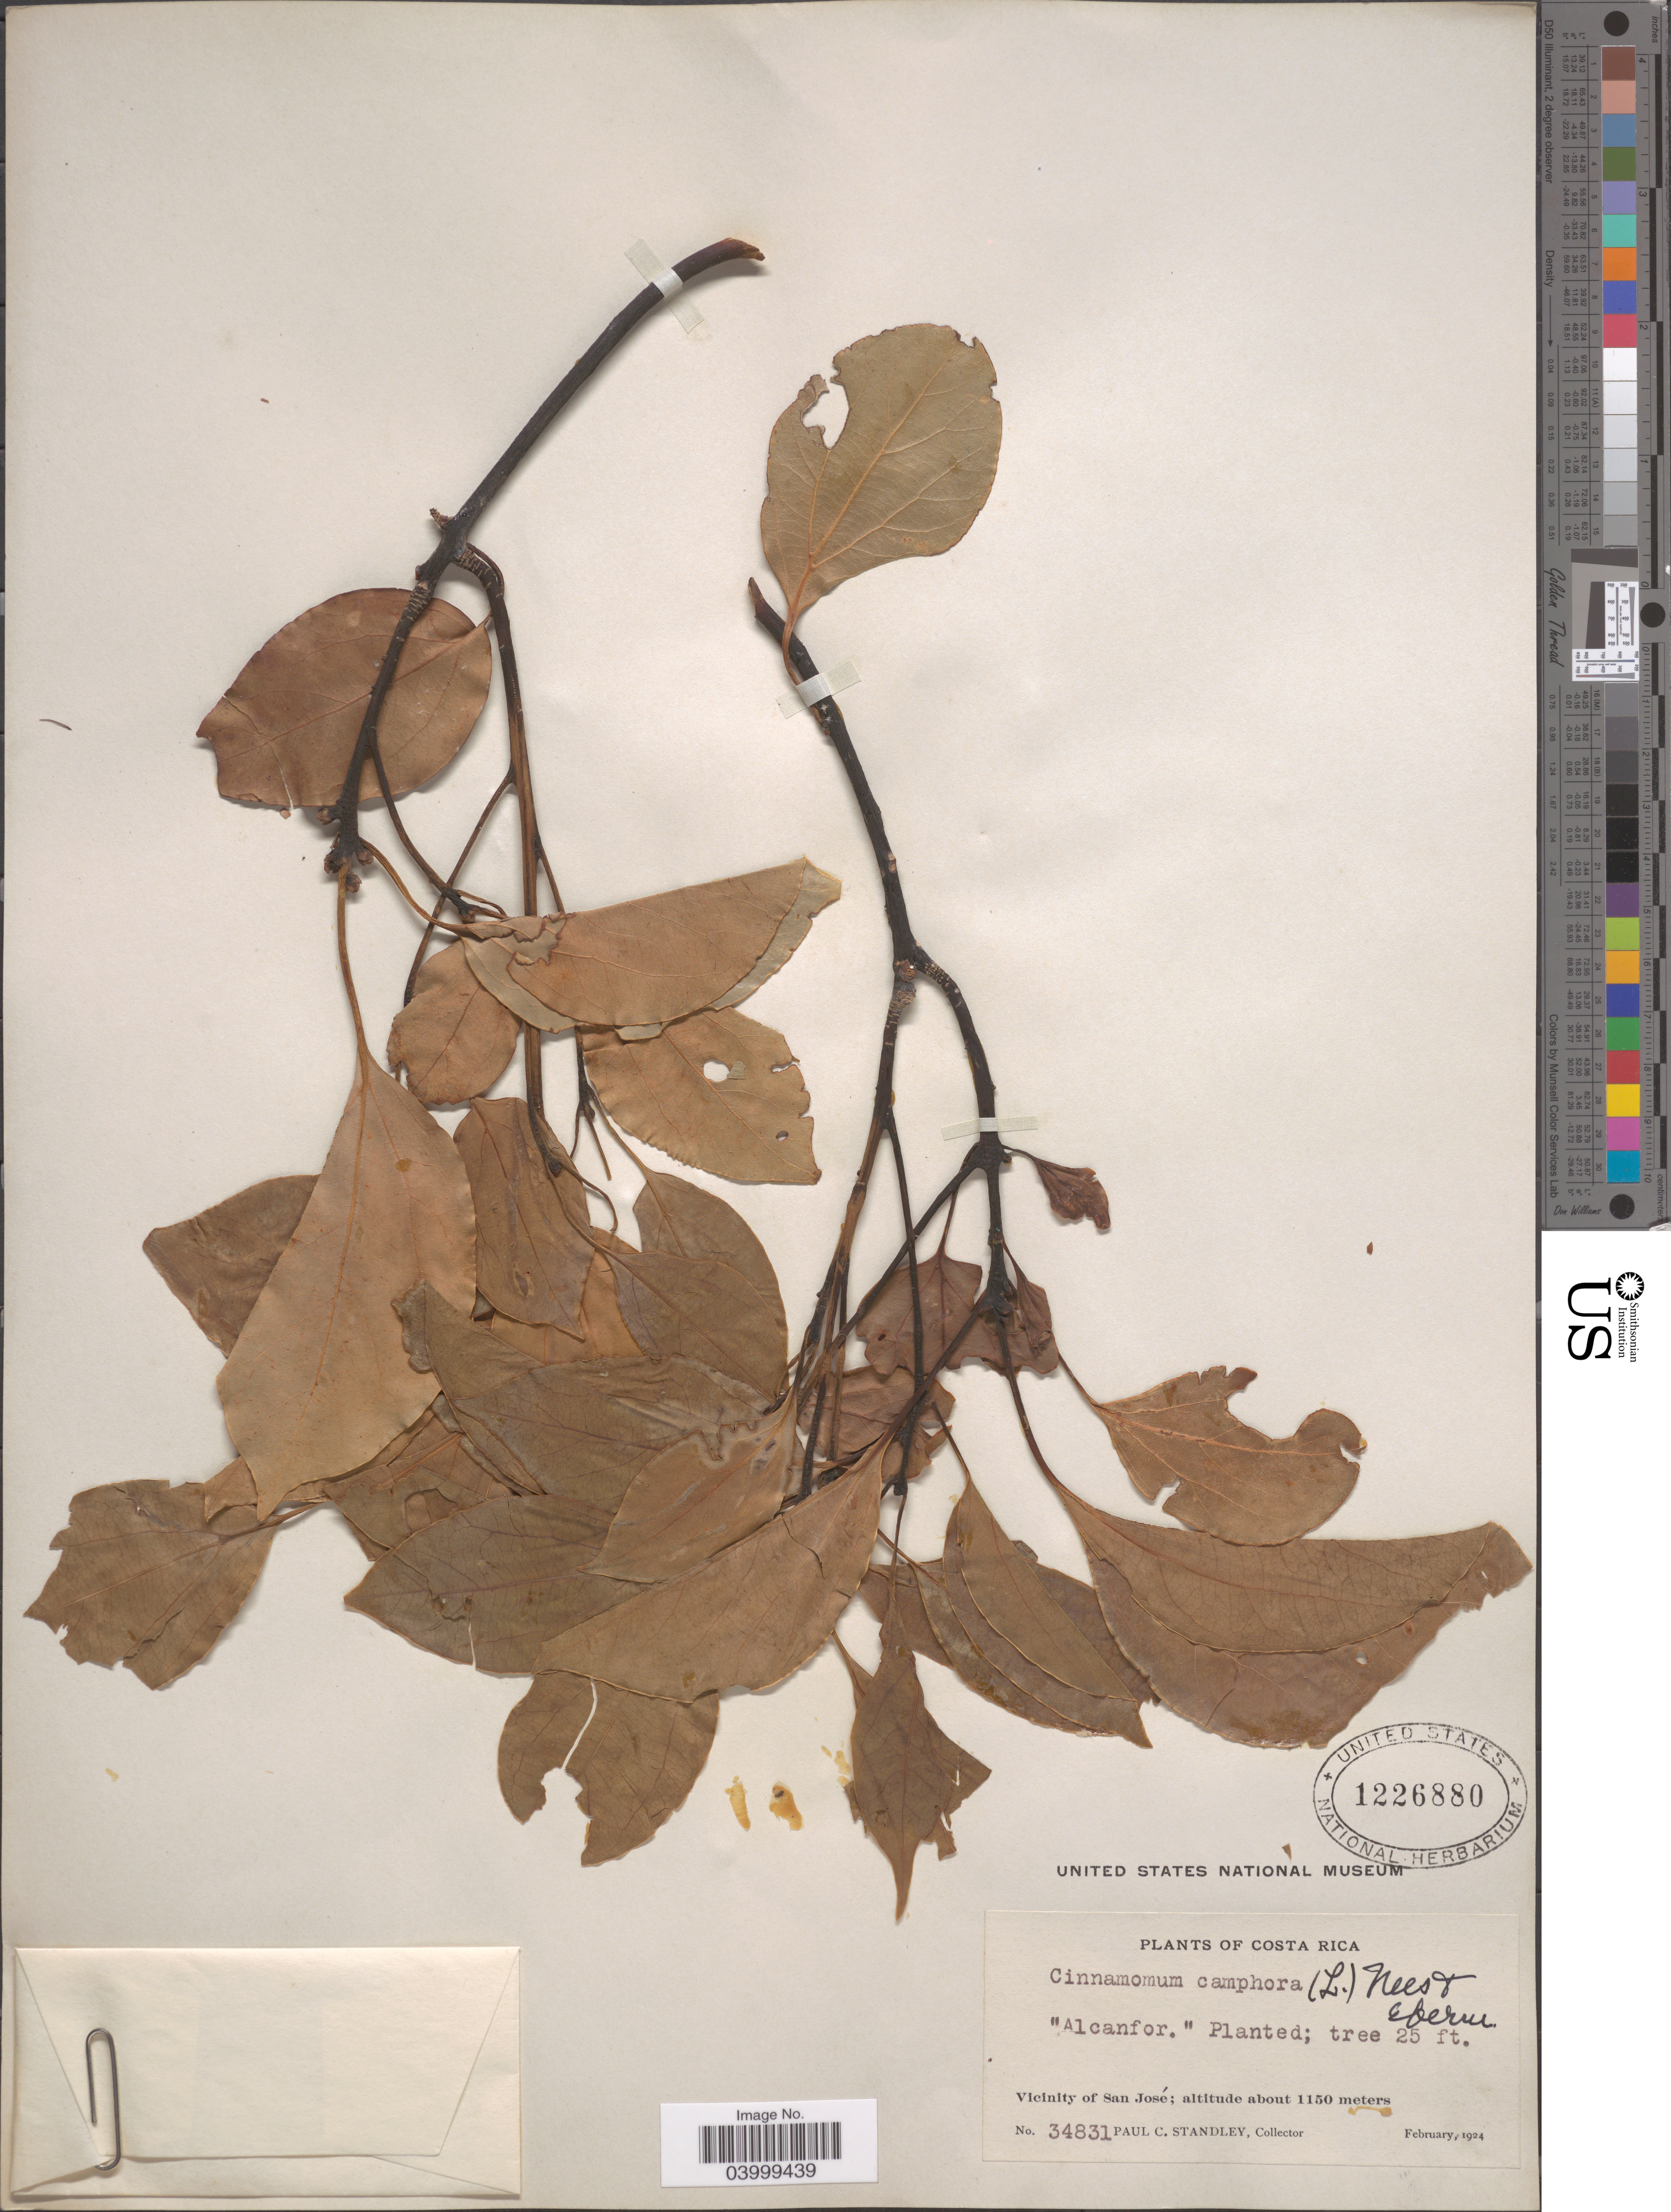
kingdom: Plantae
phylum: Tracheophyta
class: Magnoliopsida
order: Laurales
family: Lauraceae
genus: Cinnamomum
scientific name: Cinnamomum camphora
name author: (L.) J. Presl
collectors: P. C. Standley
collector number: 34831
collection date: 1924-02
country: Costa Rica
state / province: San José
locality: Vicinity of San José.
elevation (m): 1150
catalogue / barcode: US 1226880